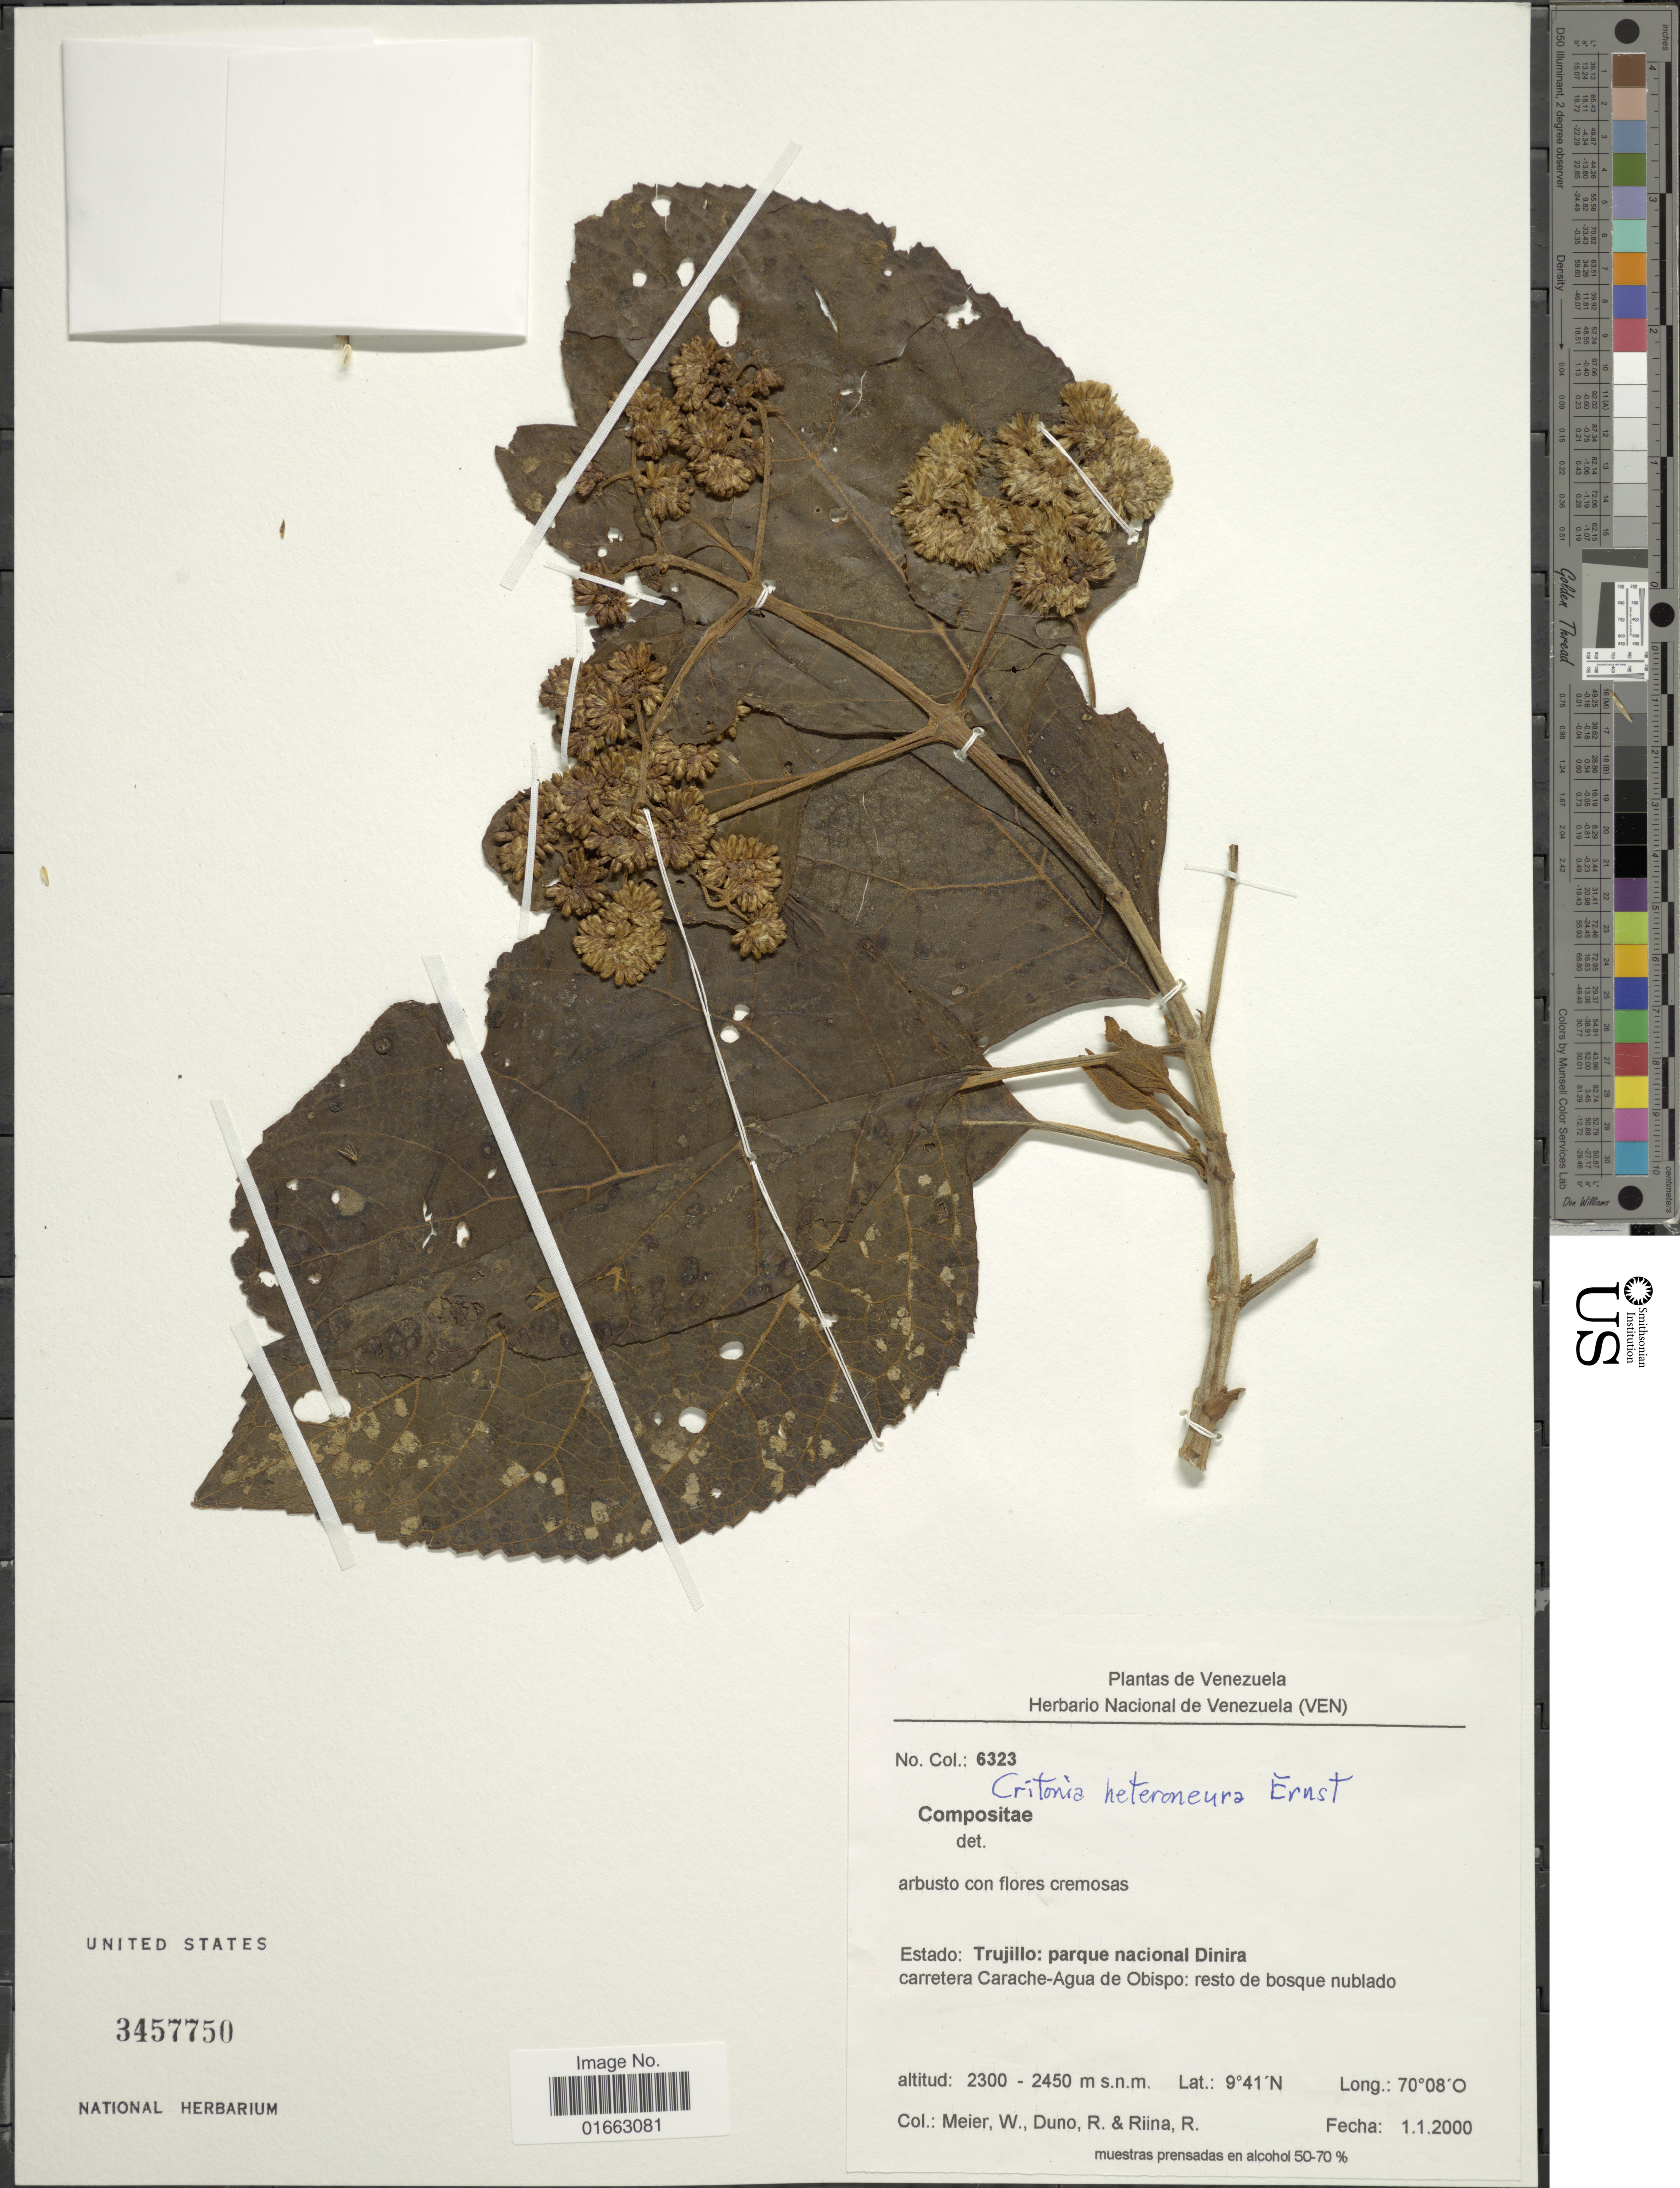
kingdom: Plantae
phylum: Tracheophyta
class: Magnoliopsida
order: Asterales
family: Asteraceae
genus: Critonia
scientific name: Critonia heteroneura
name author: Ernst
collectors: W. Meier, R. Duno de Stefano & R. Riina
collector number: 6323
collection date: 2000-01-01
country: Venezuela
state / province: Trujillo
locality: Parque nacional Dinira, carretera Carache-Agua de Obispo: resto de bosque nublado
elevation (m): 2300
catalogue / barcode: US 3457750